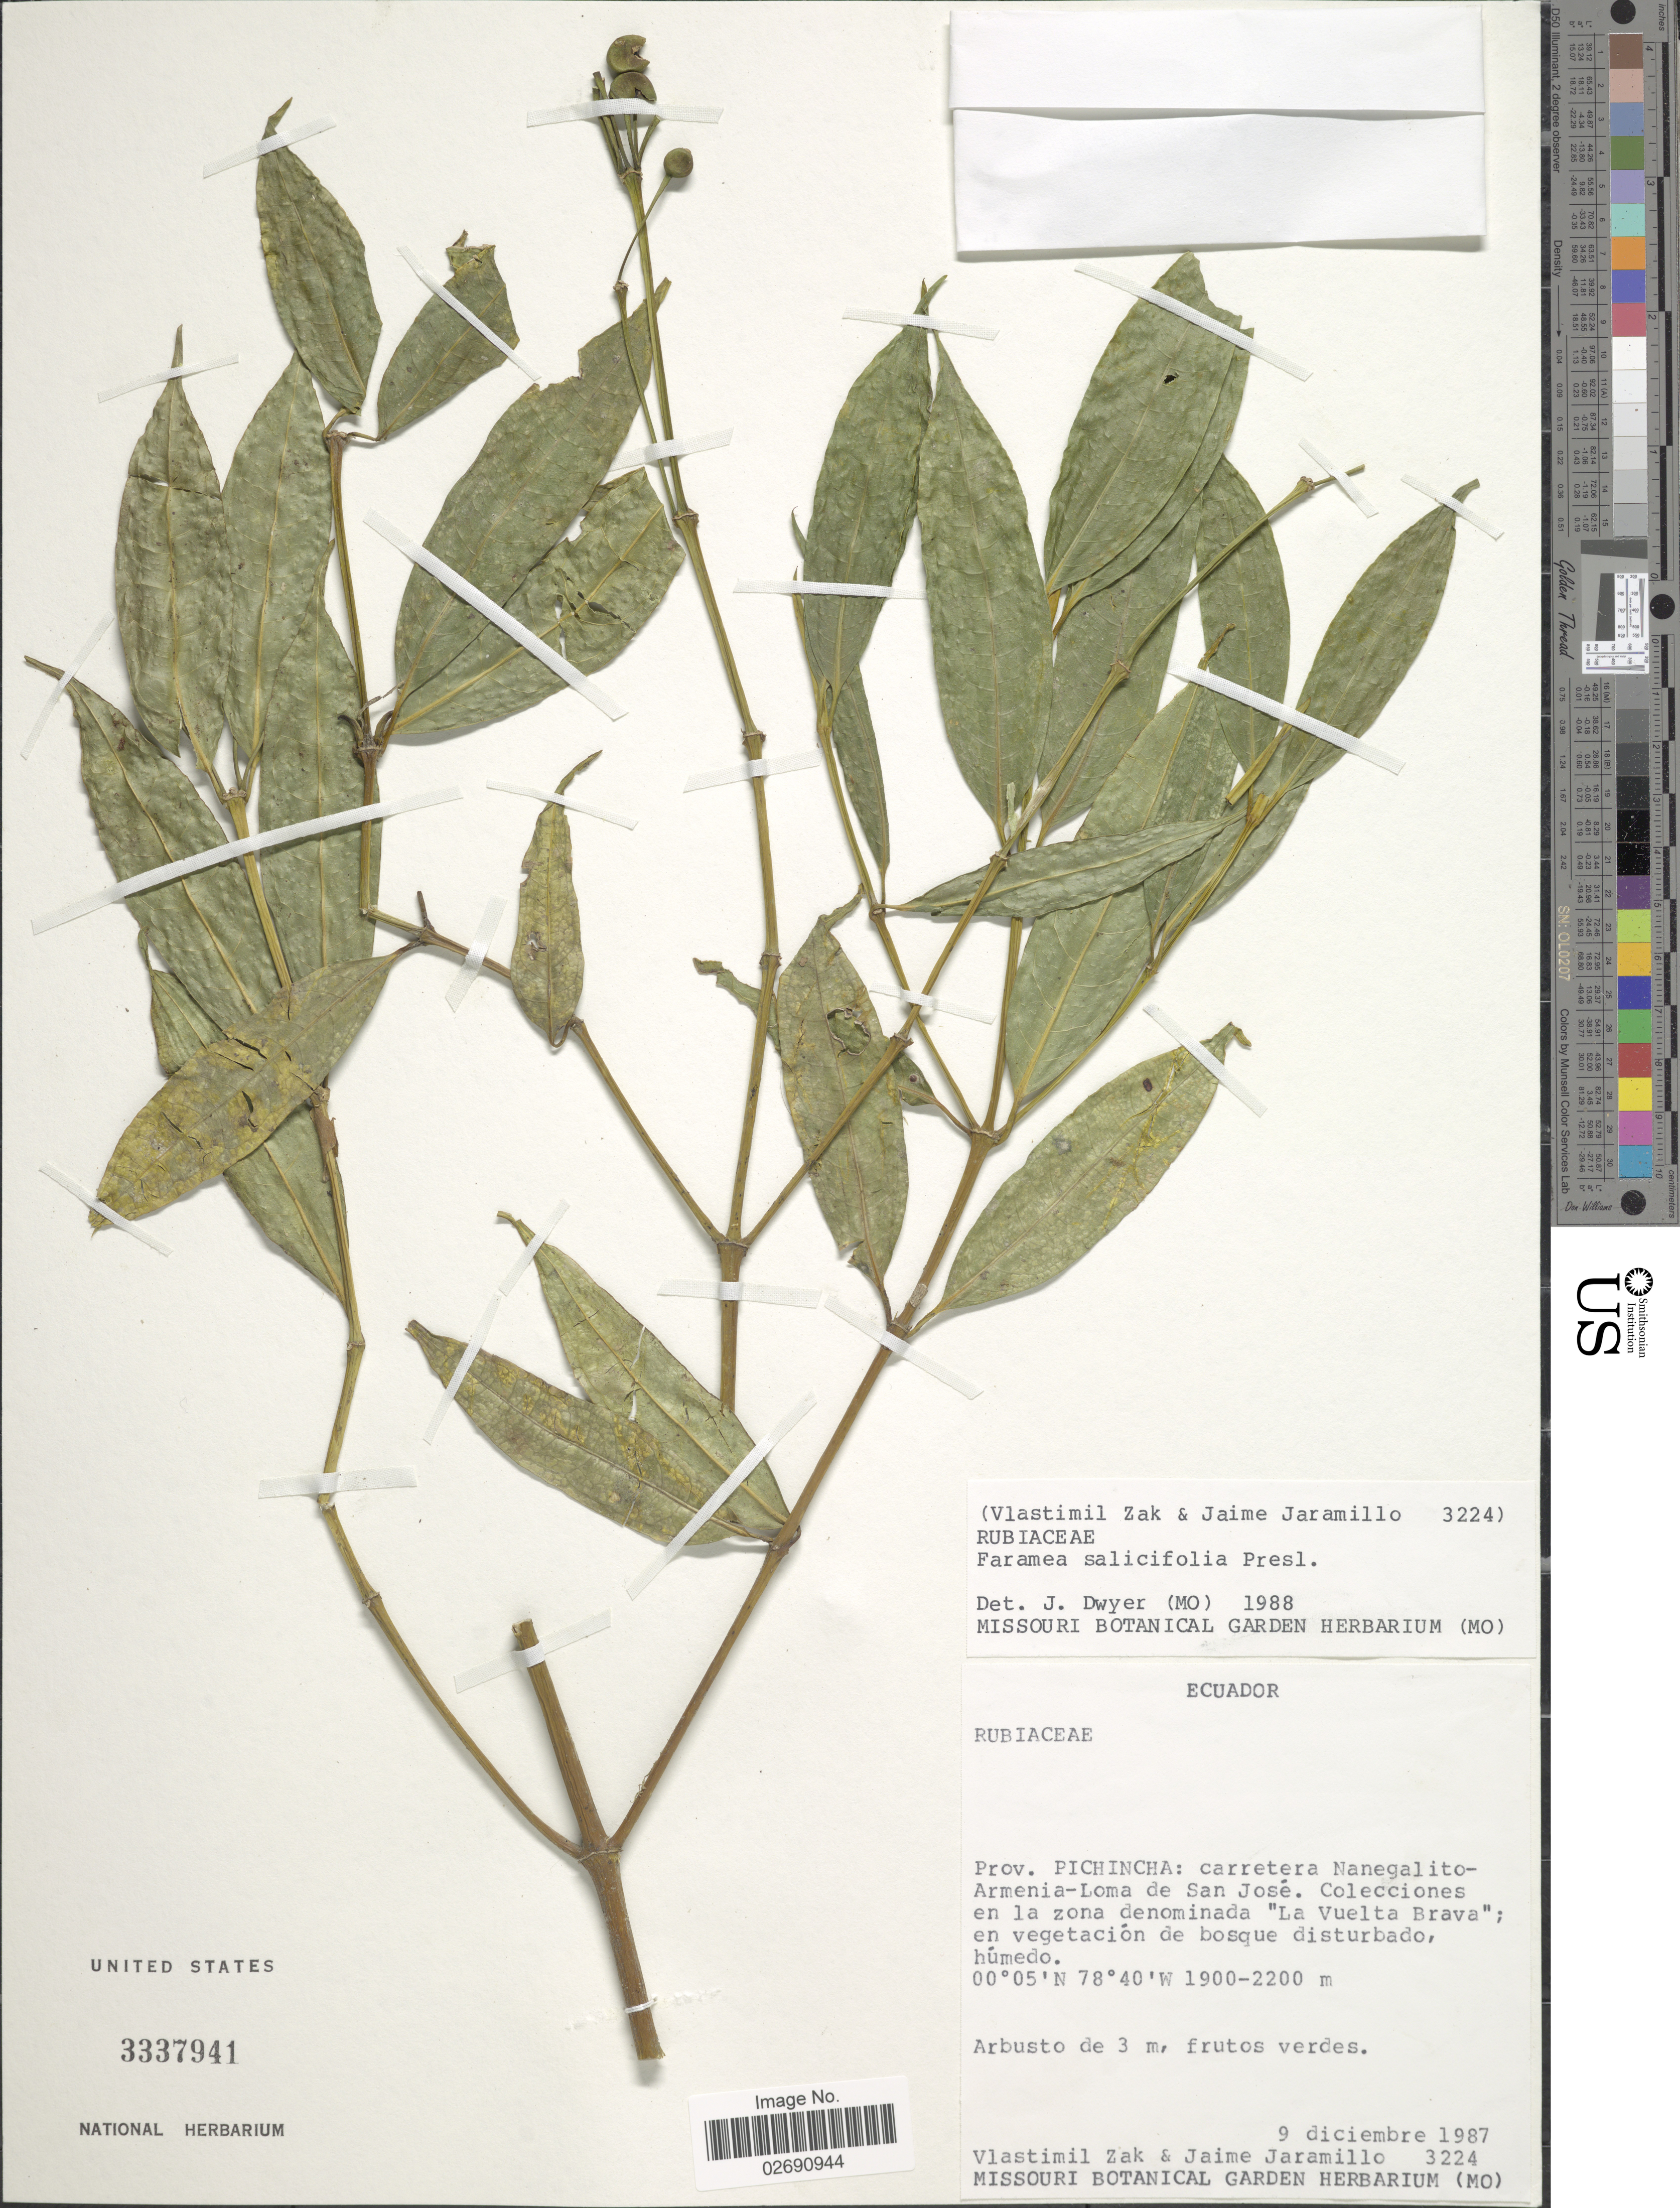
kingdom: Plantae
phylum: Tracheophyta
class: Magnoliopsida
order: Gentianales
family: Rubiaceae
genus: Faramea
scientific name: Faramea salicifolia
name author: C. Presl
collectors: V. Zak & J. Jaramillo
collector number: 3224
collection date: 1987-12-09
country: Ecuador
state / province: Pichincha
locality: Carretera Nanegalito-Armenia-Loma de San Jose. Colecciones en la zona denominada "La Vuelta Brava."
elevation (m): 1900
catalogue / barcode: US 3337941